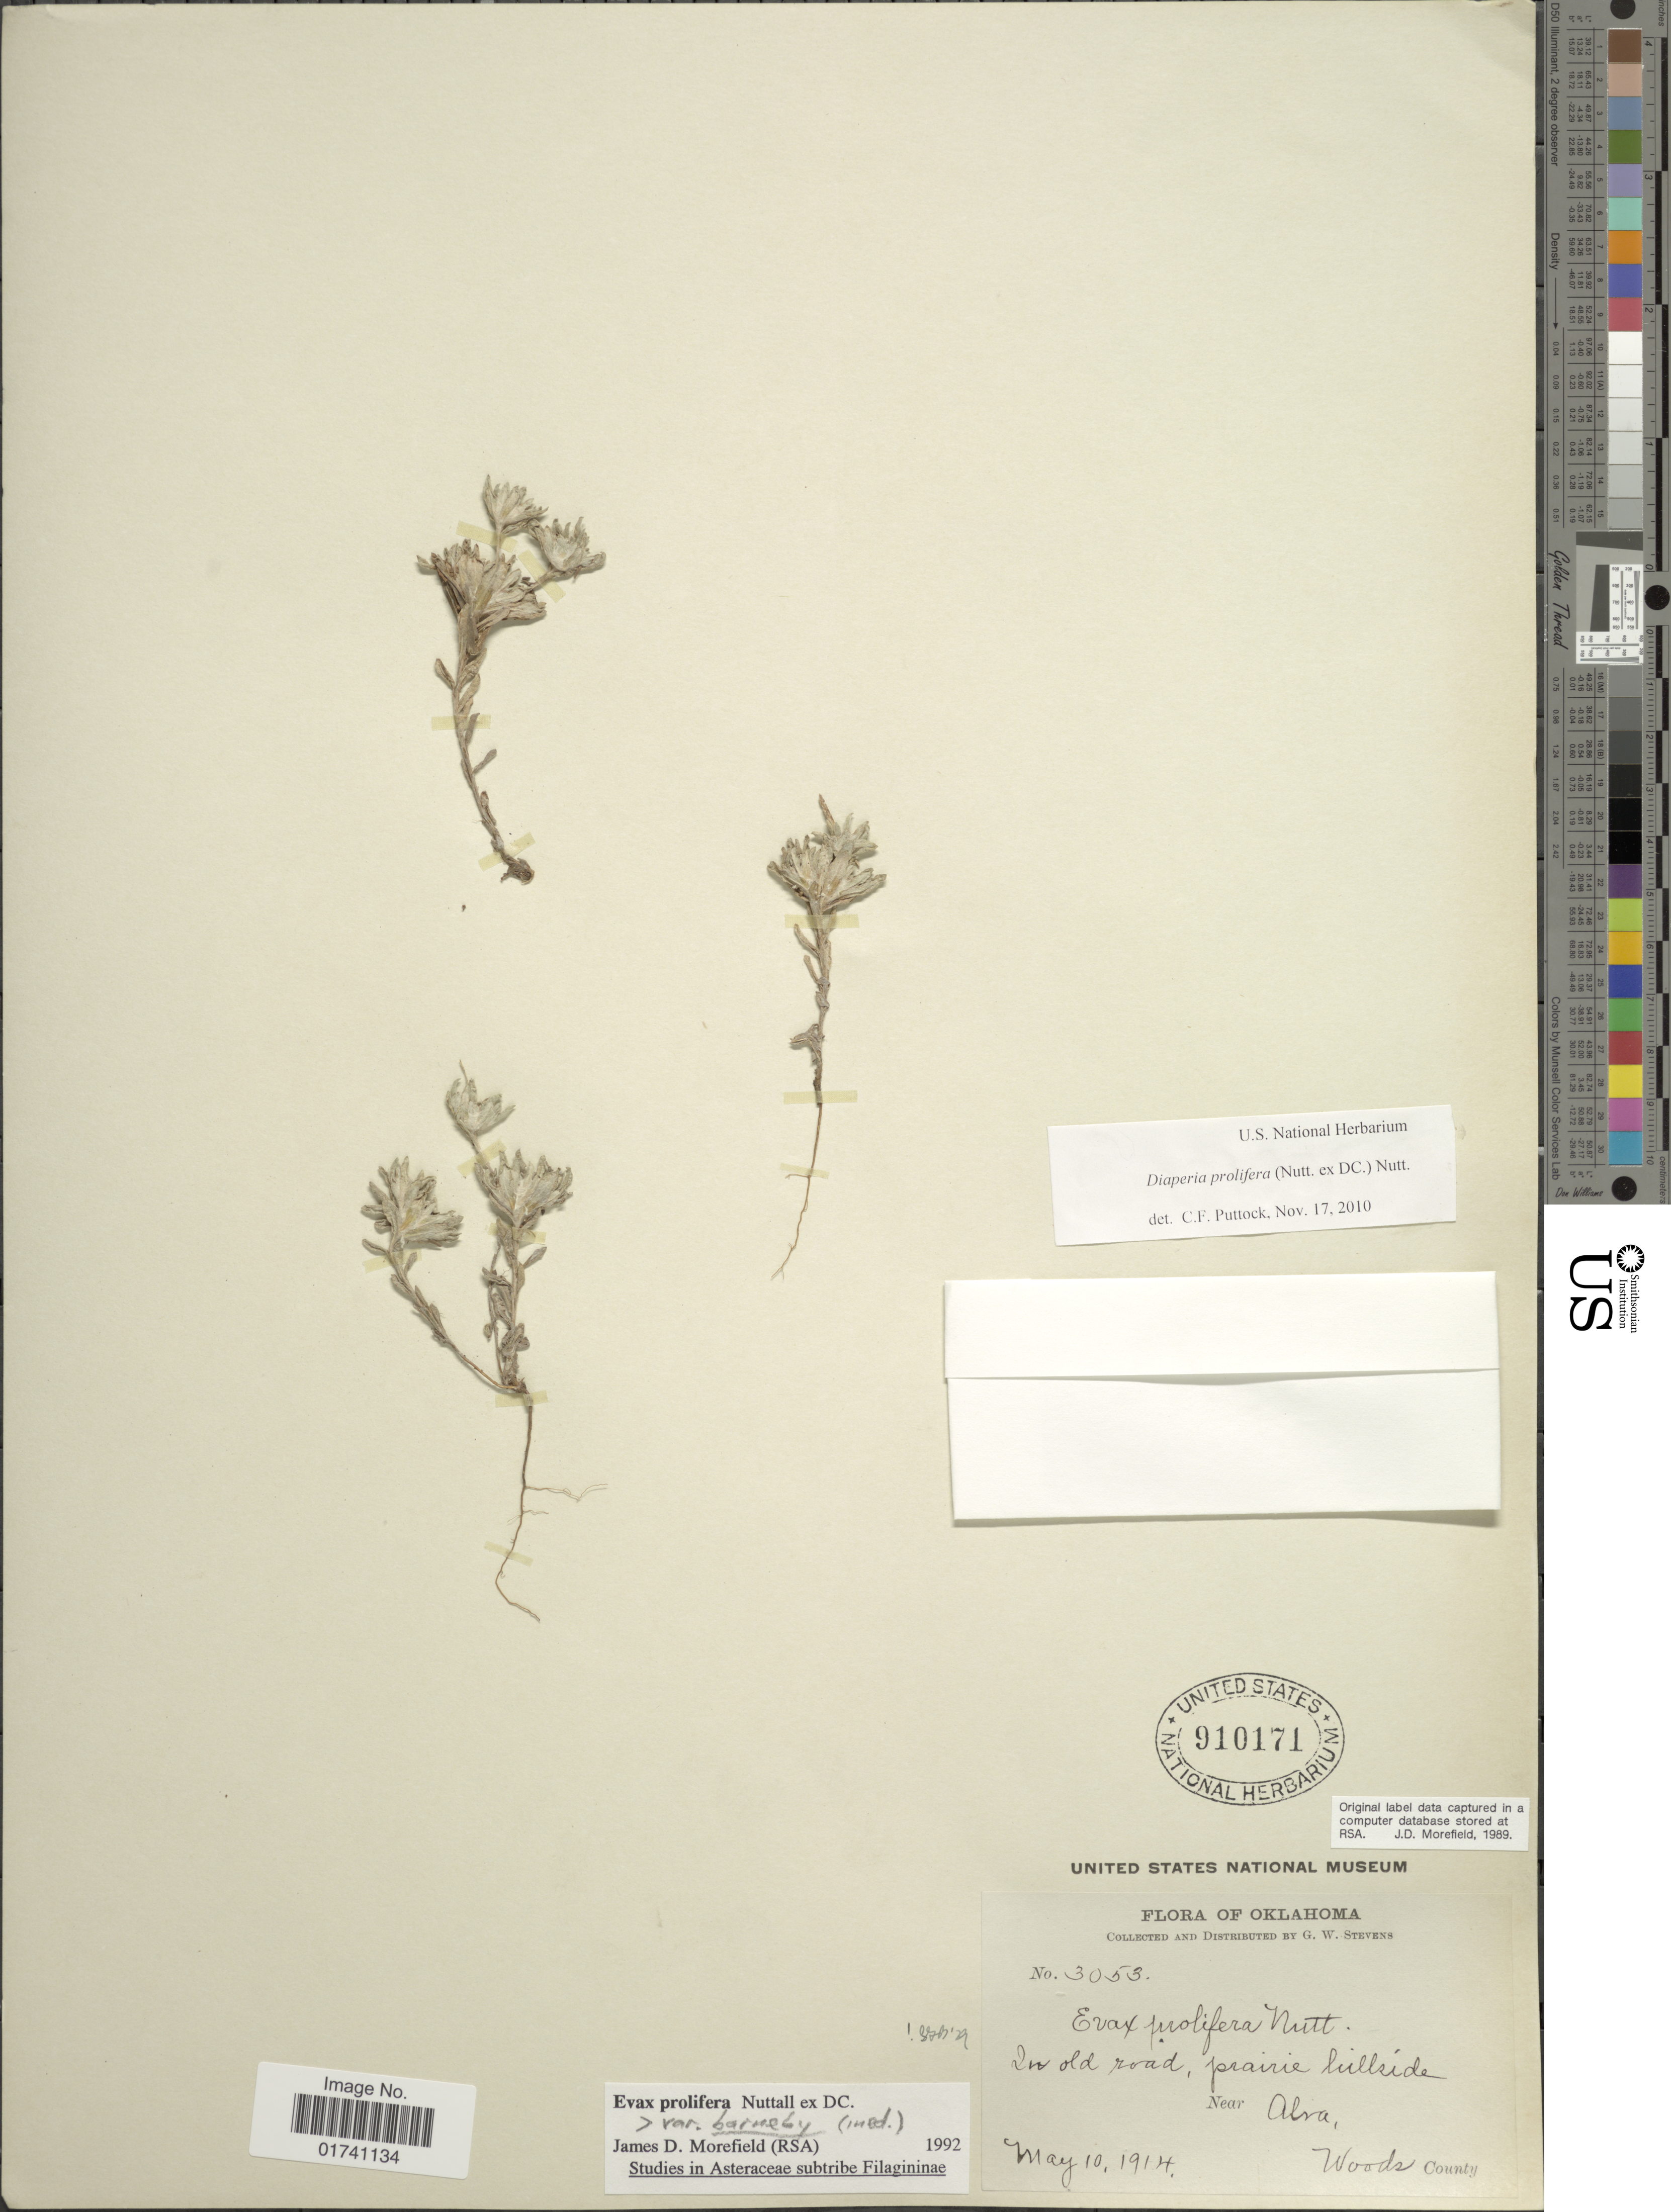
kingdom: Plantae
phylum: Tracheophyta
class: Magnoliopsida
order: Asterales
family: Asteraceae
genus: Diaperia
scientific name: Diaperia prolifera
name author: (Nutt. ex DC.) Morefield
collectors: G. W. Stevens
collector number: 3053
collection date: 1914-05-10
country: United States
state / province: Oklahoma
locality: Near Alva. Woods County.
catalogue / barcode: US 910171